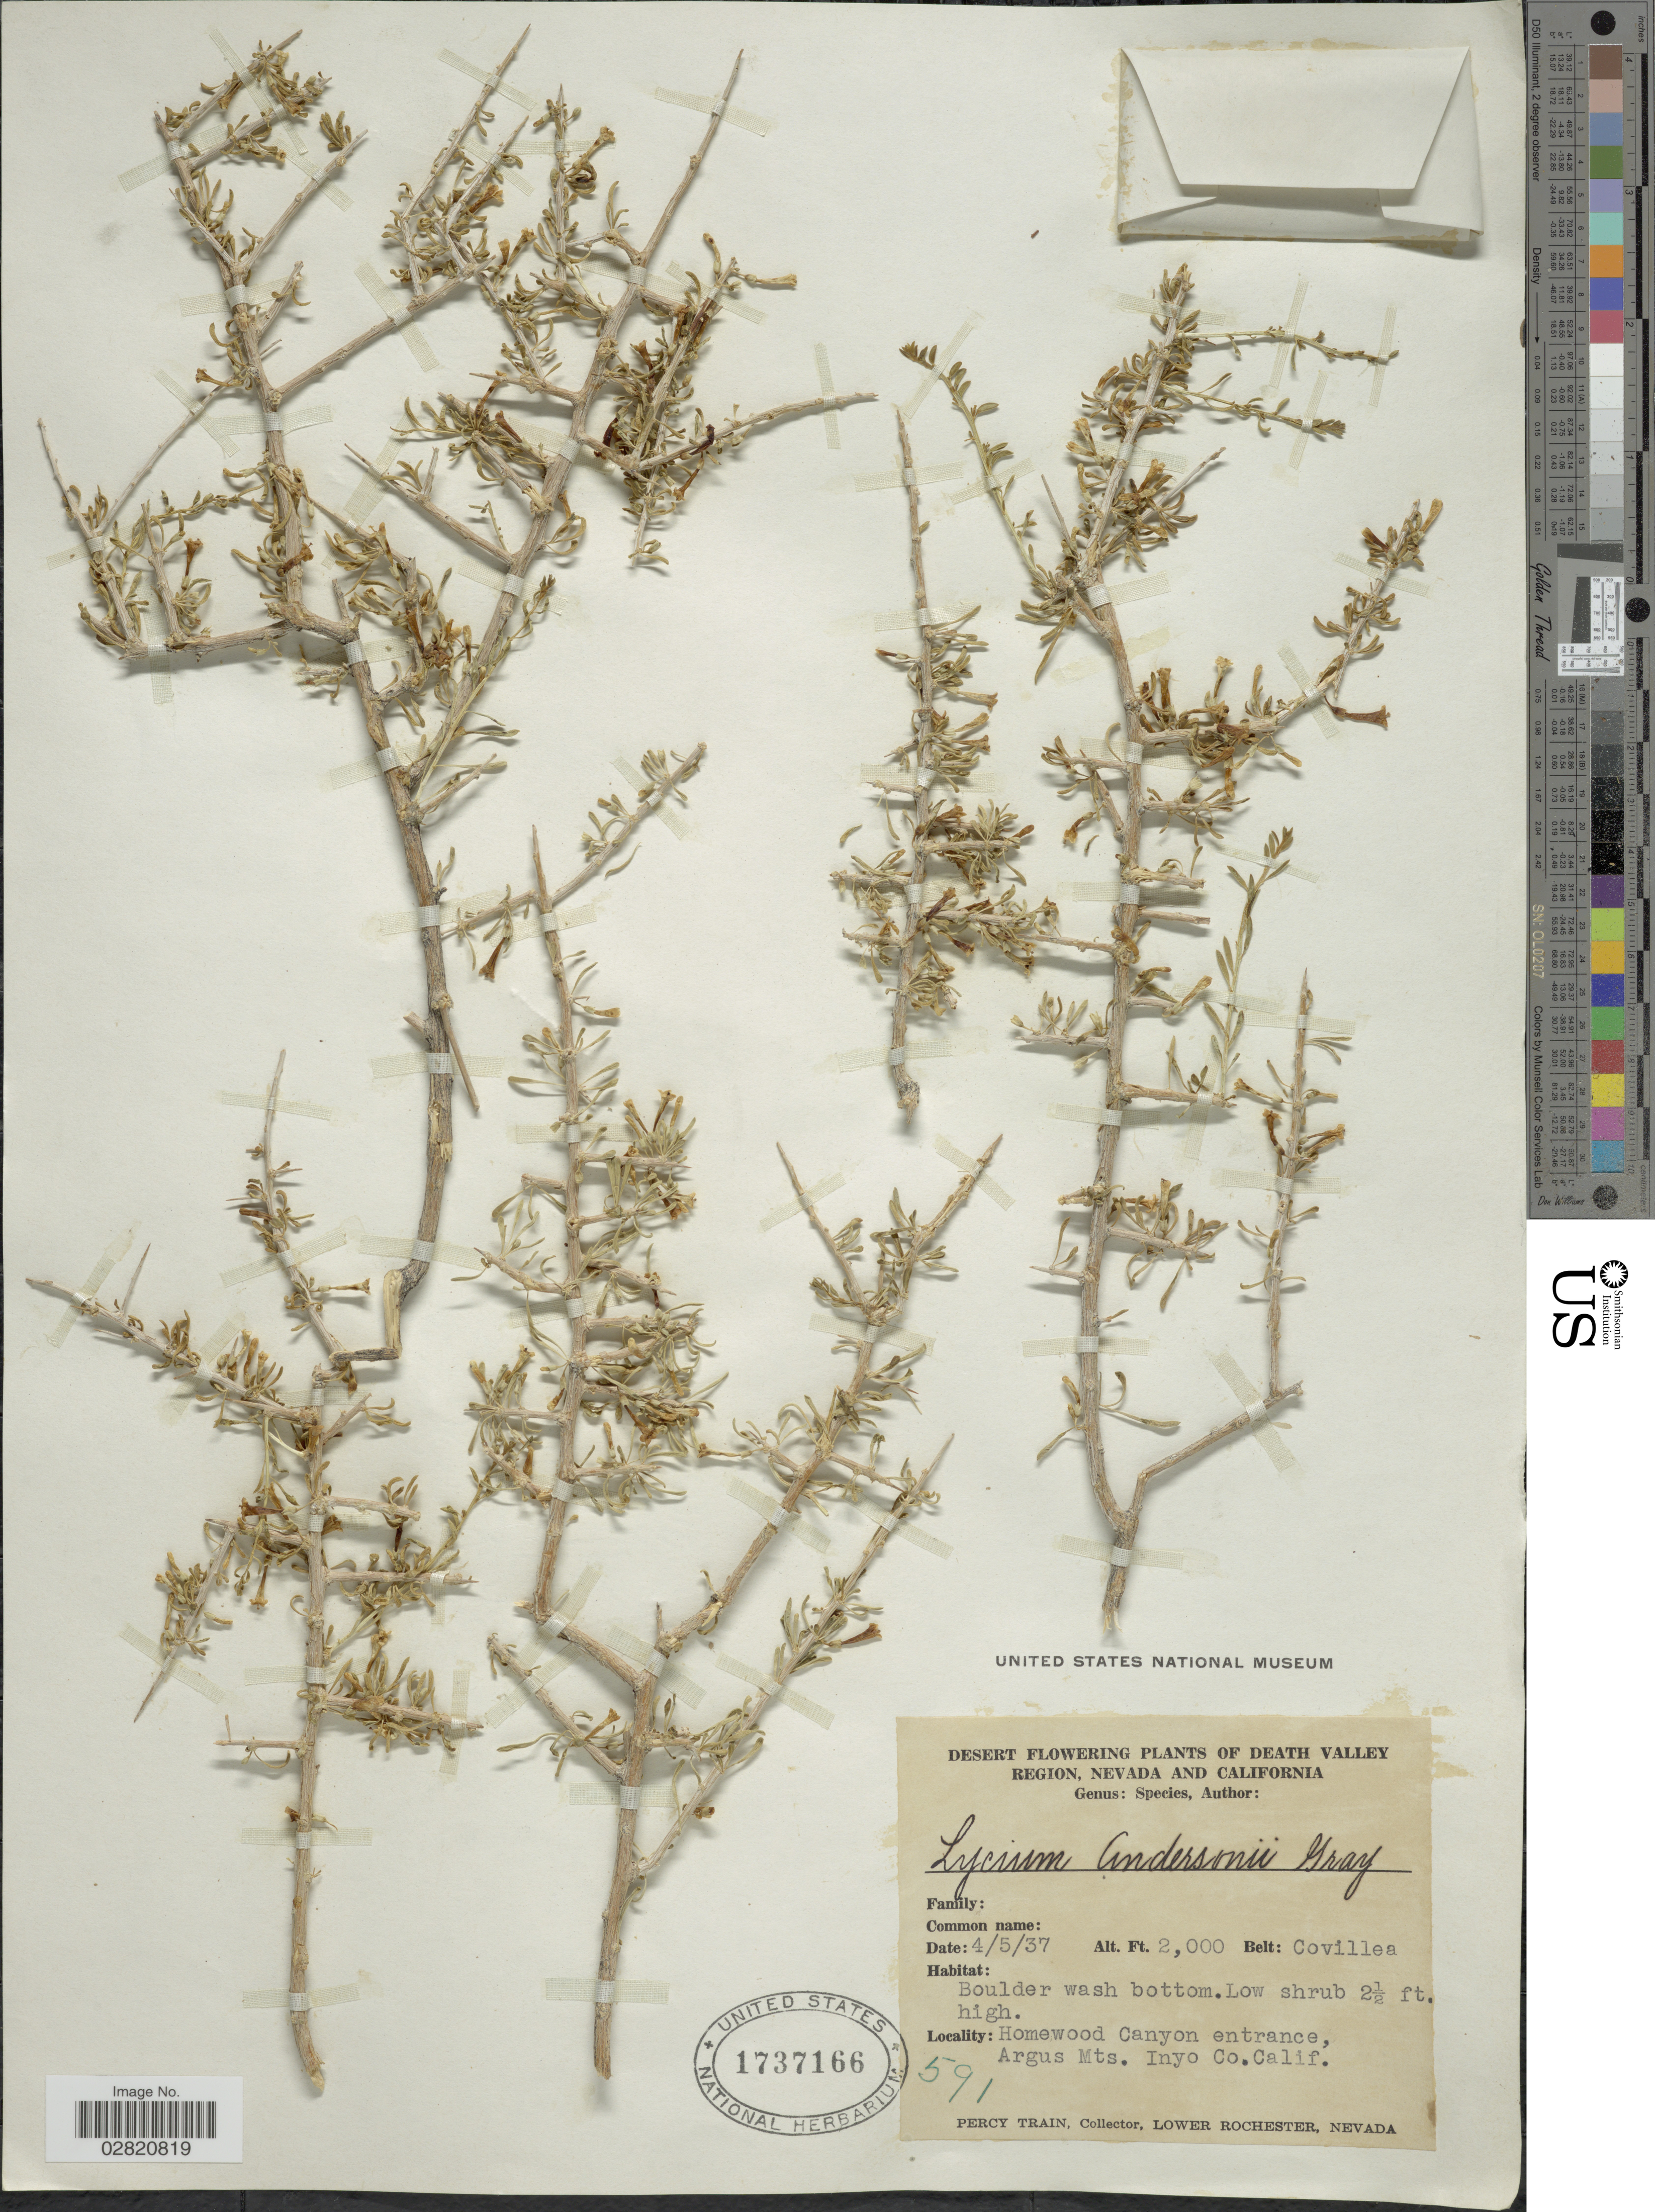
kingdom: Plantae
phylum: Tracheophyta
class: Magnoliopsida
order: Solanales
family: Solanaceae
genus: Lycium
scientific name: Lycium andersonii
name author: A. Gray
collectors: P. Train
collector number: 591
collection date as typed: Transcribed d/m/y: 4/5/37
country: United States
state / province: California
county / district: Inyo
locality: Death Valley Region. Homewood Canyon entrance, Argus Mts. Inyo Co.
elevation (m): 610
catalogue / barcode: US 1737166